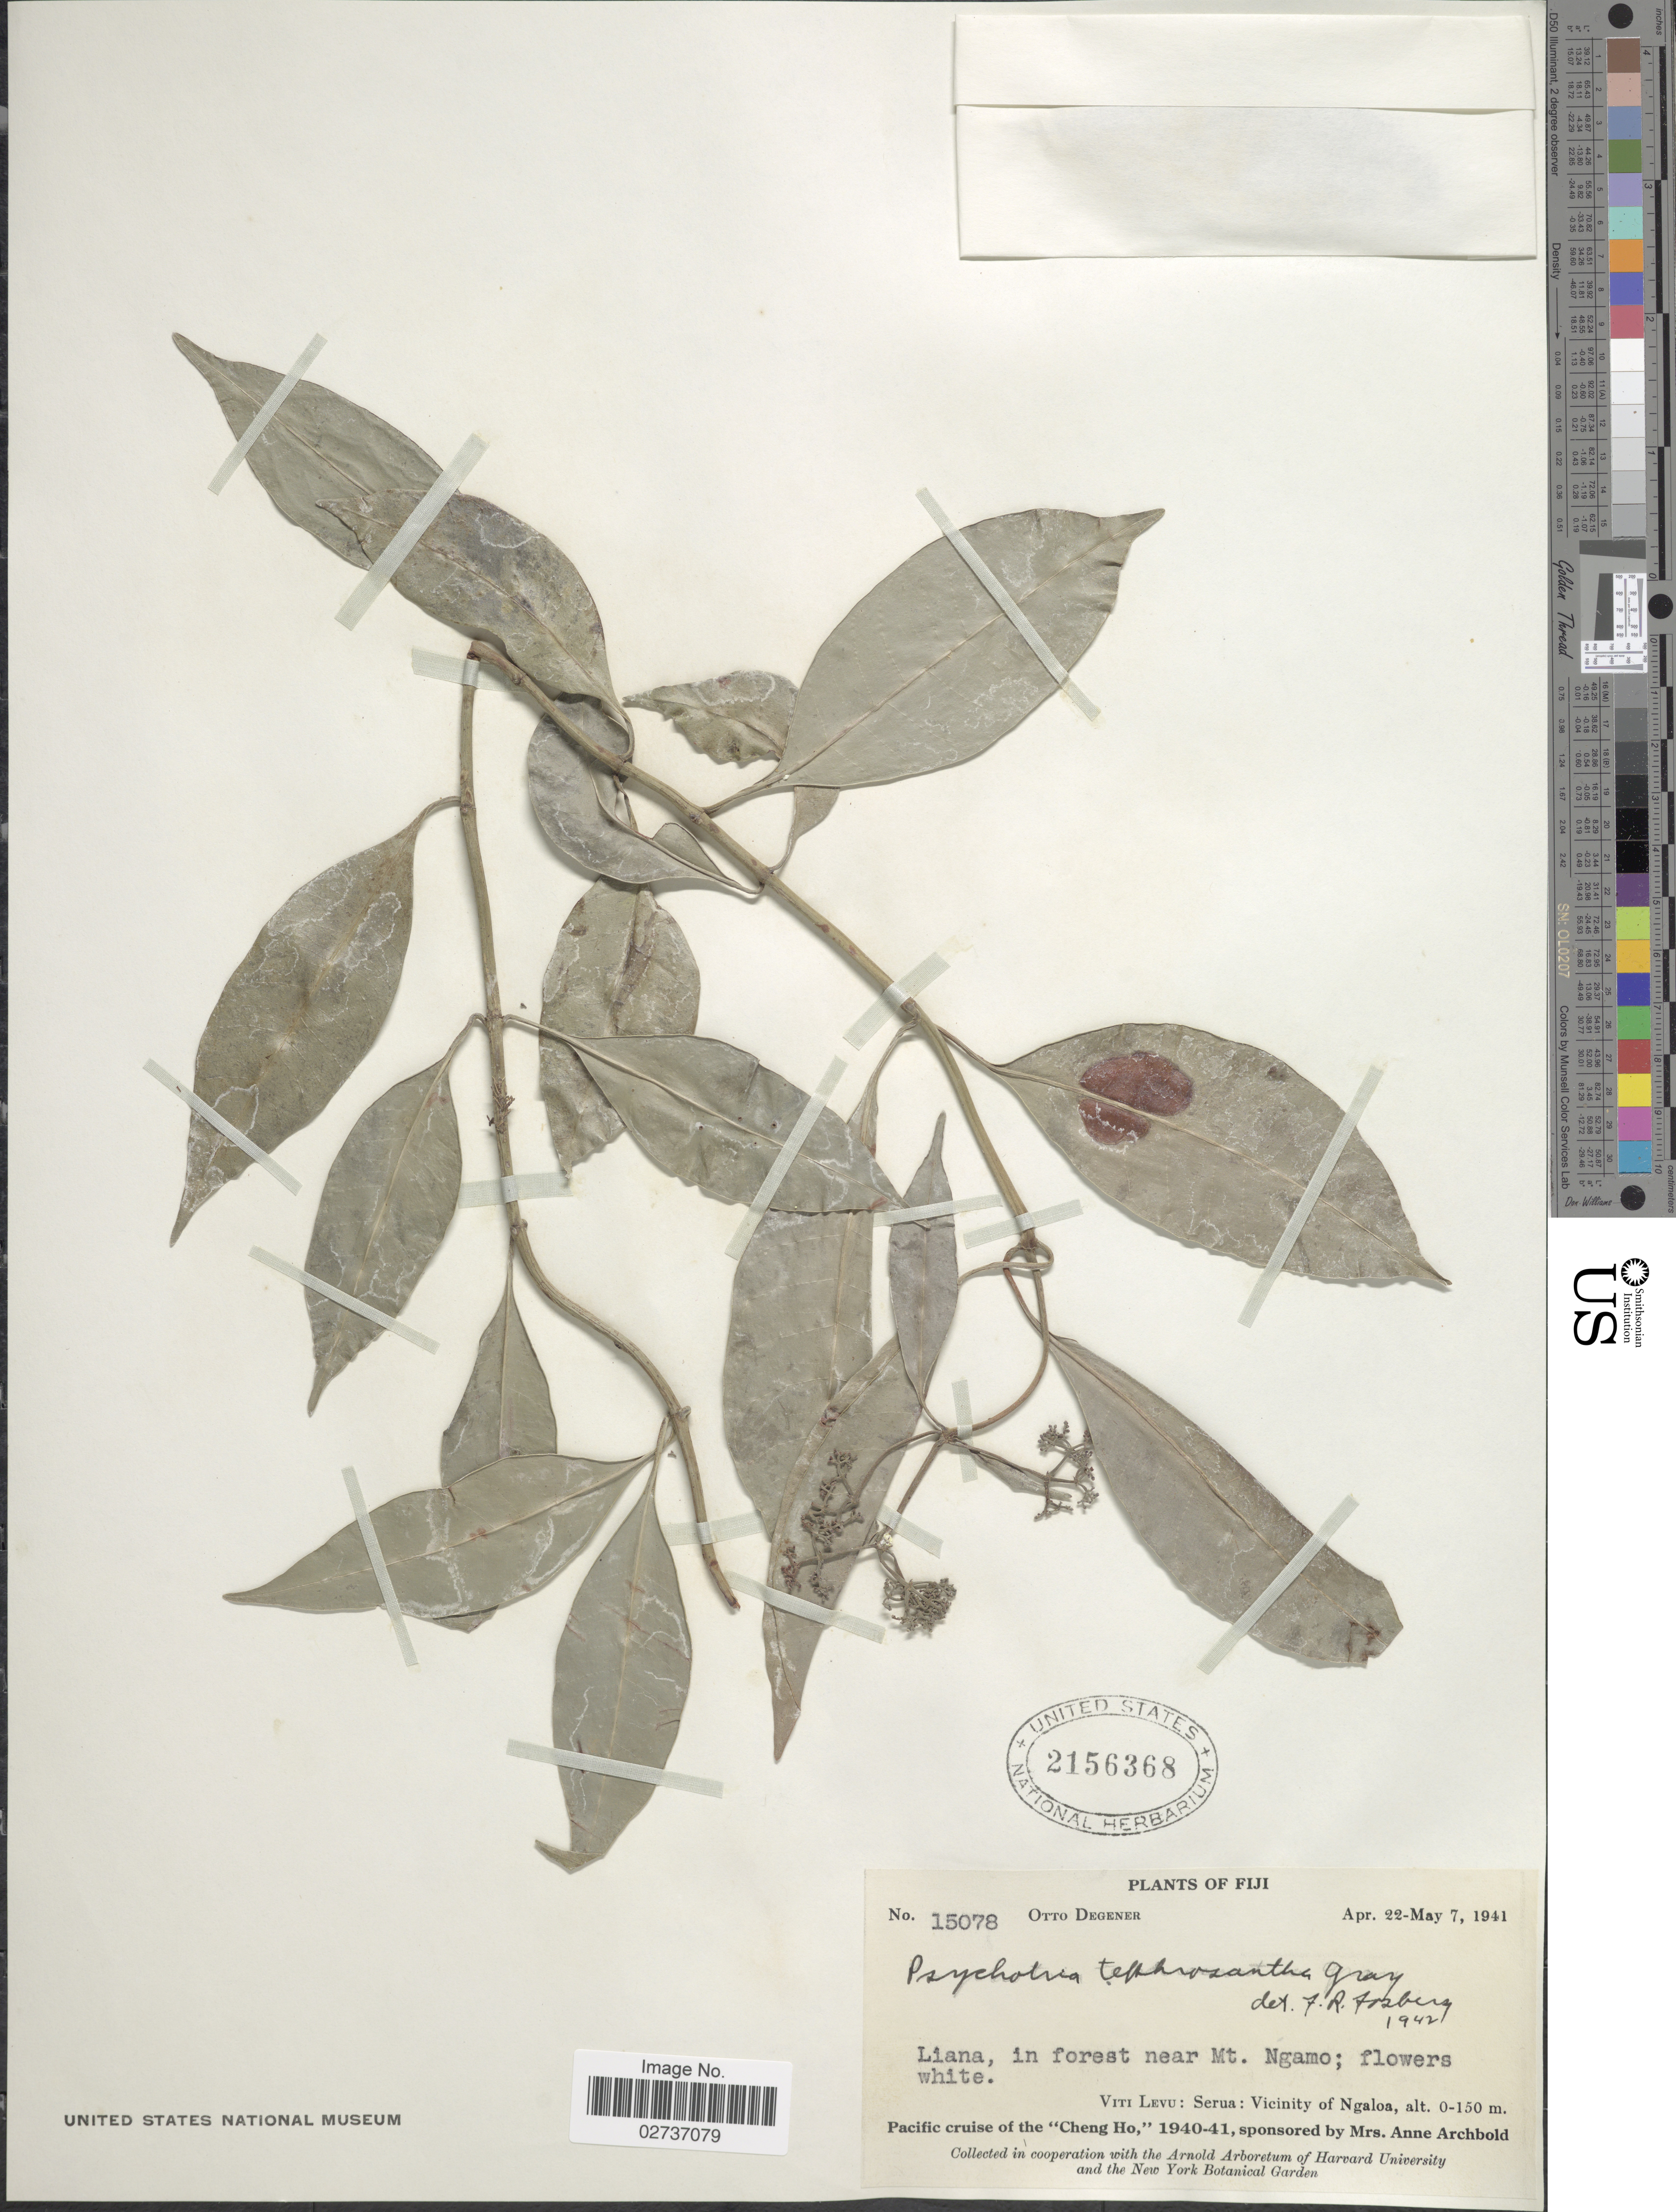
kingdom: Plantae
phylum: Tracheophyta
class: Magnoliopsida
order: Gentianales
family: Rubiaceae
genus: Psychotria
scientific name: Psychotria tephrosantha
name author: A. Gray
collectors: O. Degener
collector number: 15078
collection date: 1941-04-22/1941-05-07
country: Fiji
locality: In forest near Mt. Ngamo. Viti Levu: Serua: Vicinity of Ngaloa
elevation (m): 0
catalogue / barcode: US 2156368